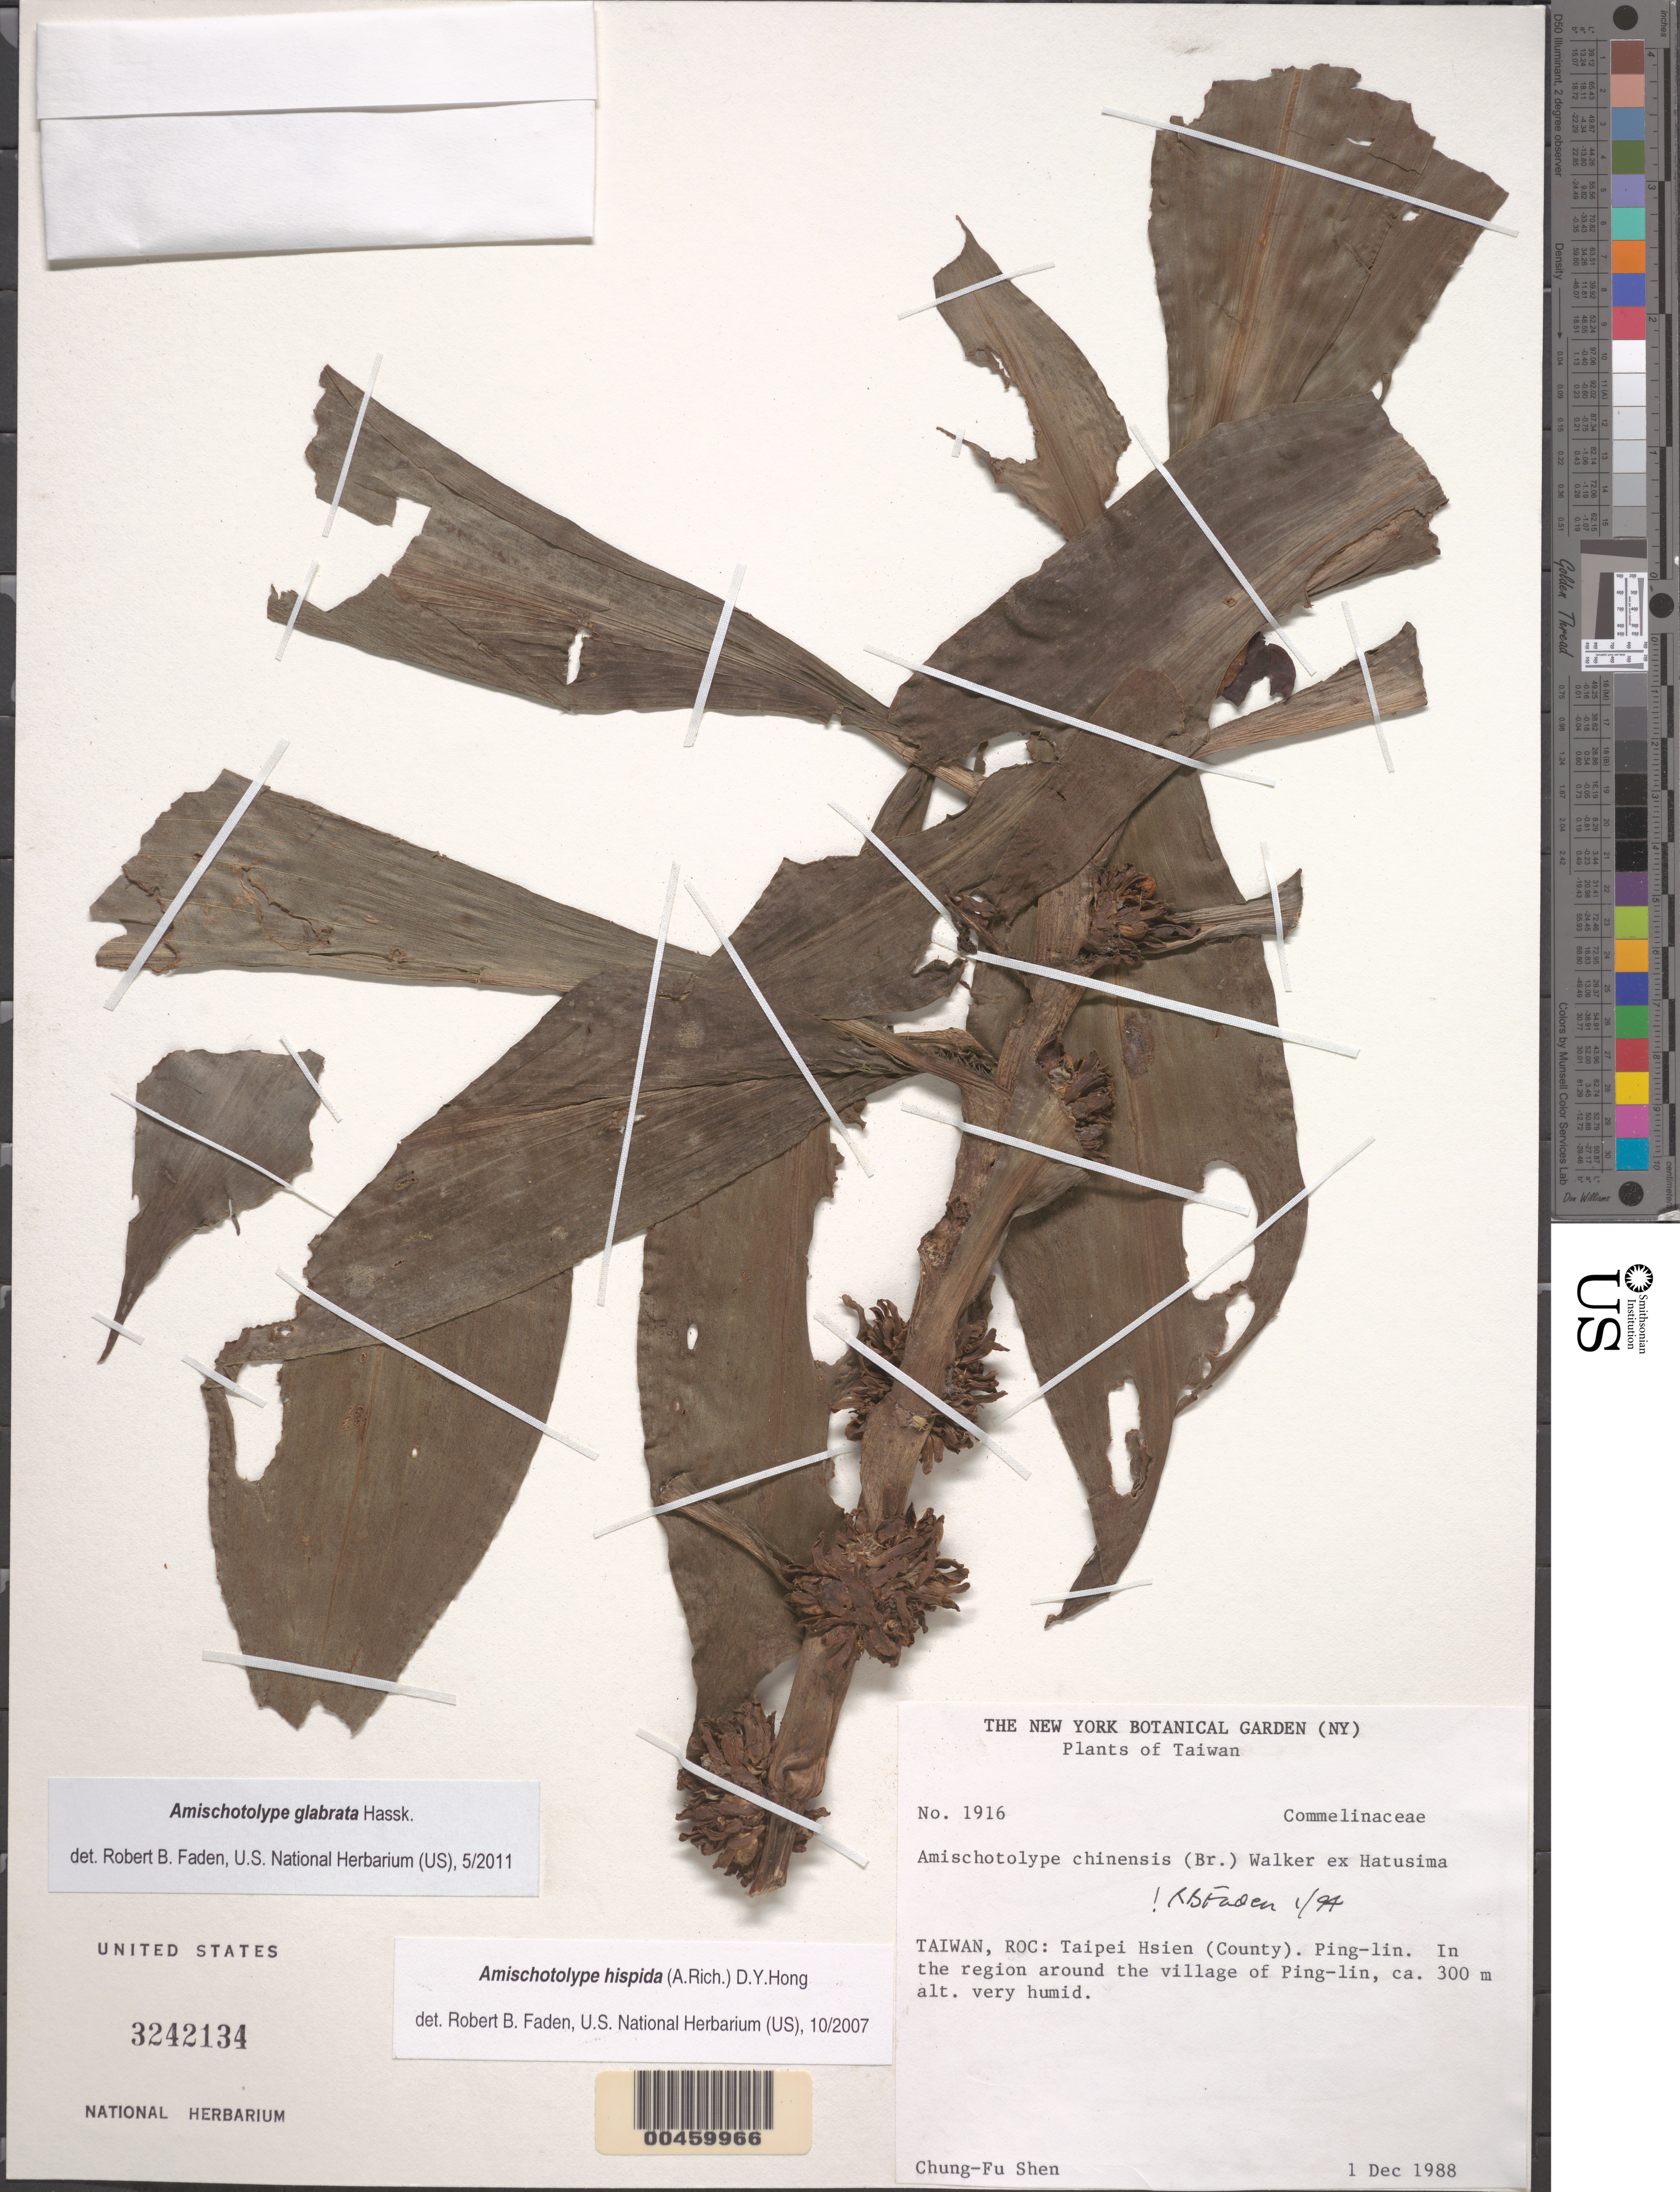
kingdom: Plantae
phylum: Tracheophyta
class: Liliopsida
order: Commelinales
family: Commelinaceae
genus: Amischotolype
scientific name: Amischotolype glabrata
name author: Hassk.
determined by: Faden, Robert B., (US), Smithsonian Institution - National Museum of Natural History (UNITED STATES)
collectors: C. Shen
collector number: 1916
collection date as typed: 01 Dec 1988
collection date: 1988-12-01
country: Taiwan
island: Taiwan [Formosa]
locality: Roc, taipei hsien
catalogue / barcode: US 3242134